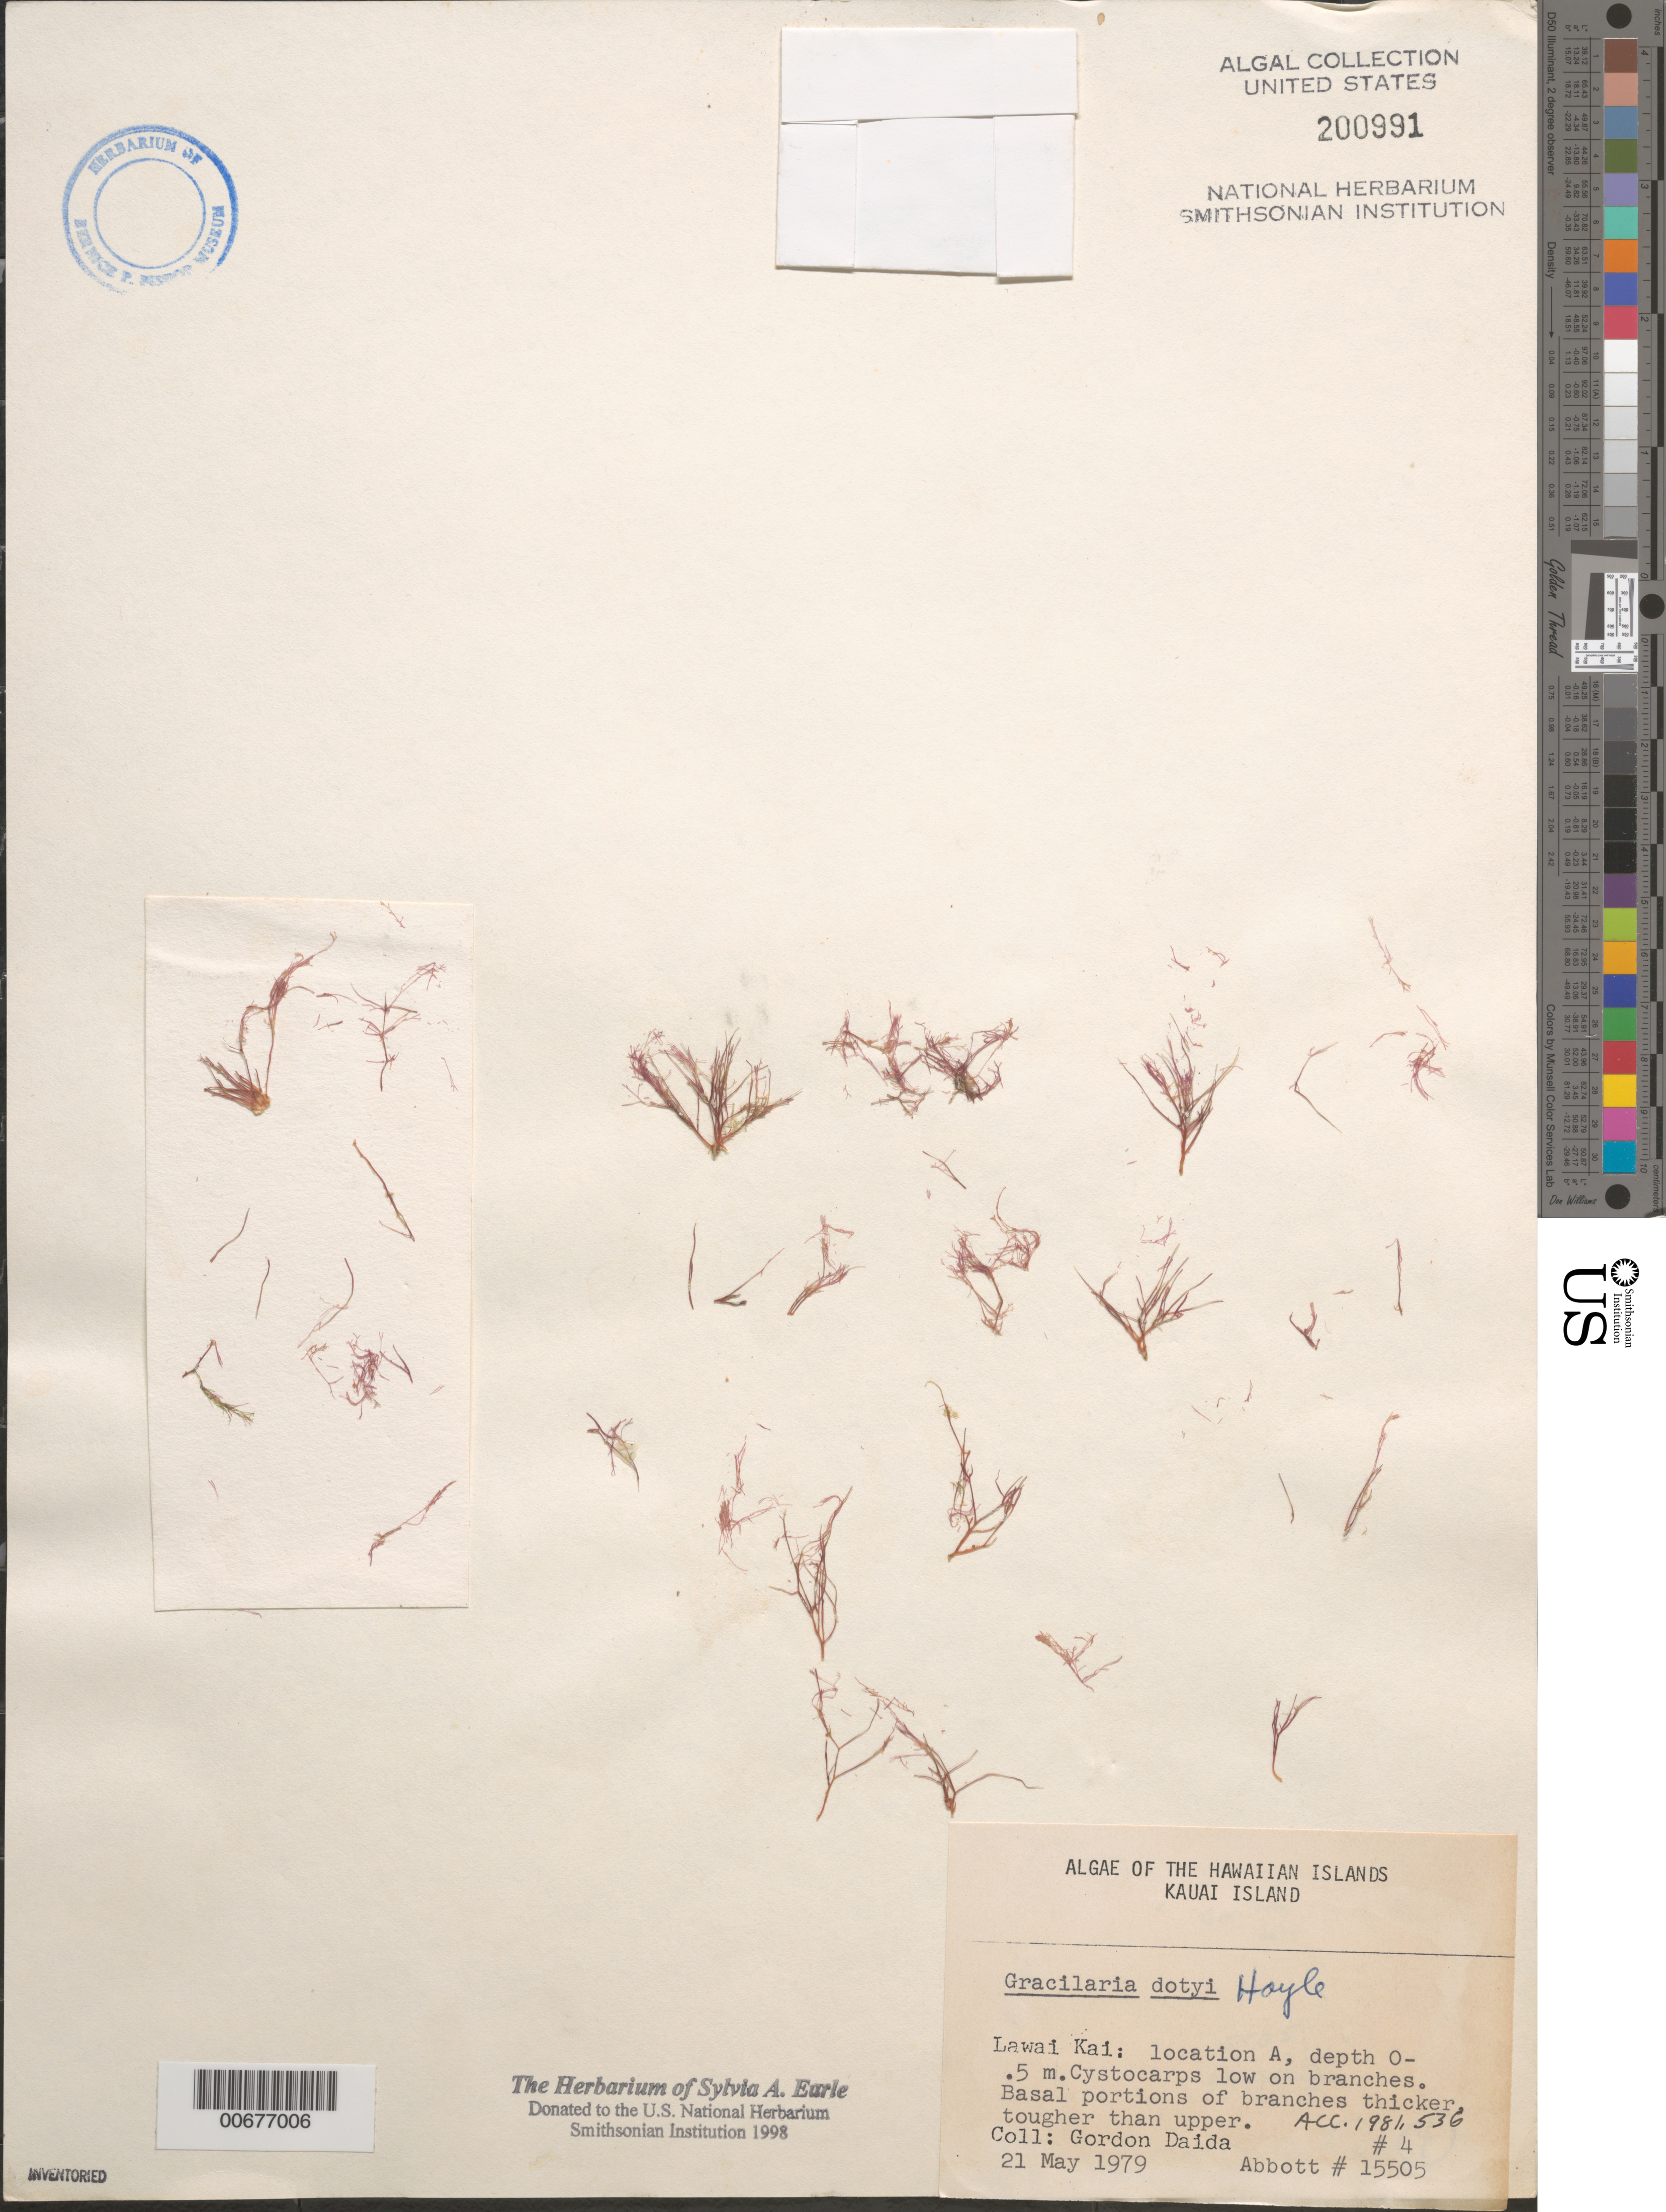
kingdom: Plantae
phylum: Rhodophyta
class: Florideophyceae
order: Gracilariales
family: Gracilariaceae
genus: Gracilaria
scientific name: Gracilaria dotyi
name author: M.D. Hoyle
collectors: G. Daida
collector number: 4 & IAA 15505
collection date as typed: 21 May 1979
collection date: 1979-05-21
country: United States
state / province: Hawaii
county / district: Kauai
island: Kaua'i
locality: Lawai Kai, Location A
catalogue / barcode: US 200991